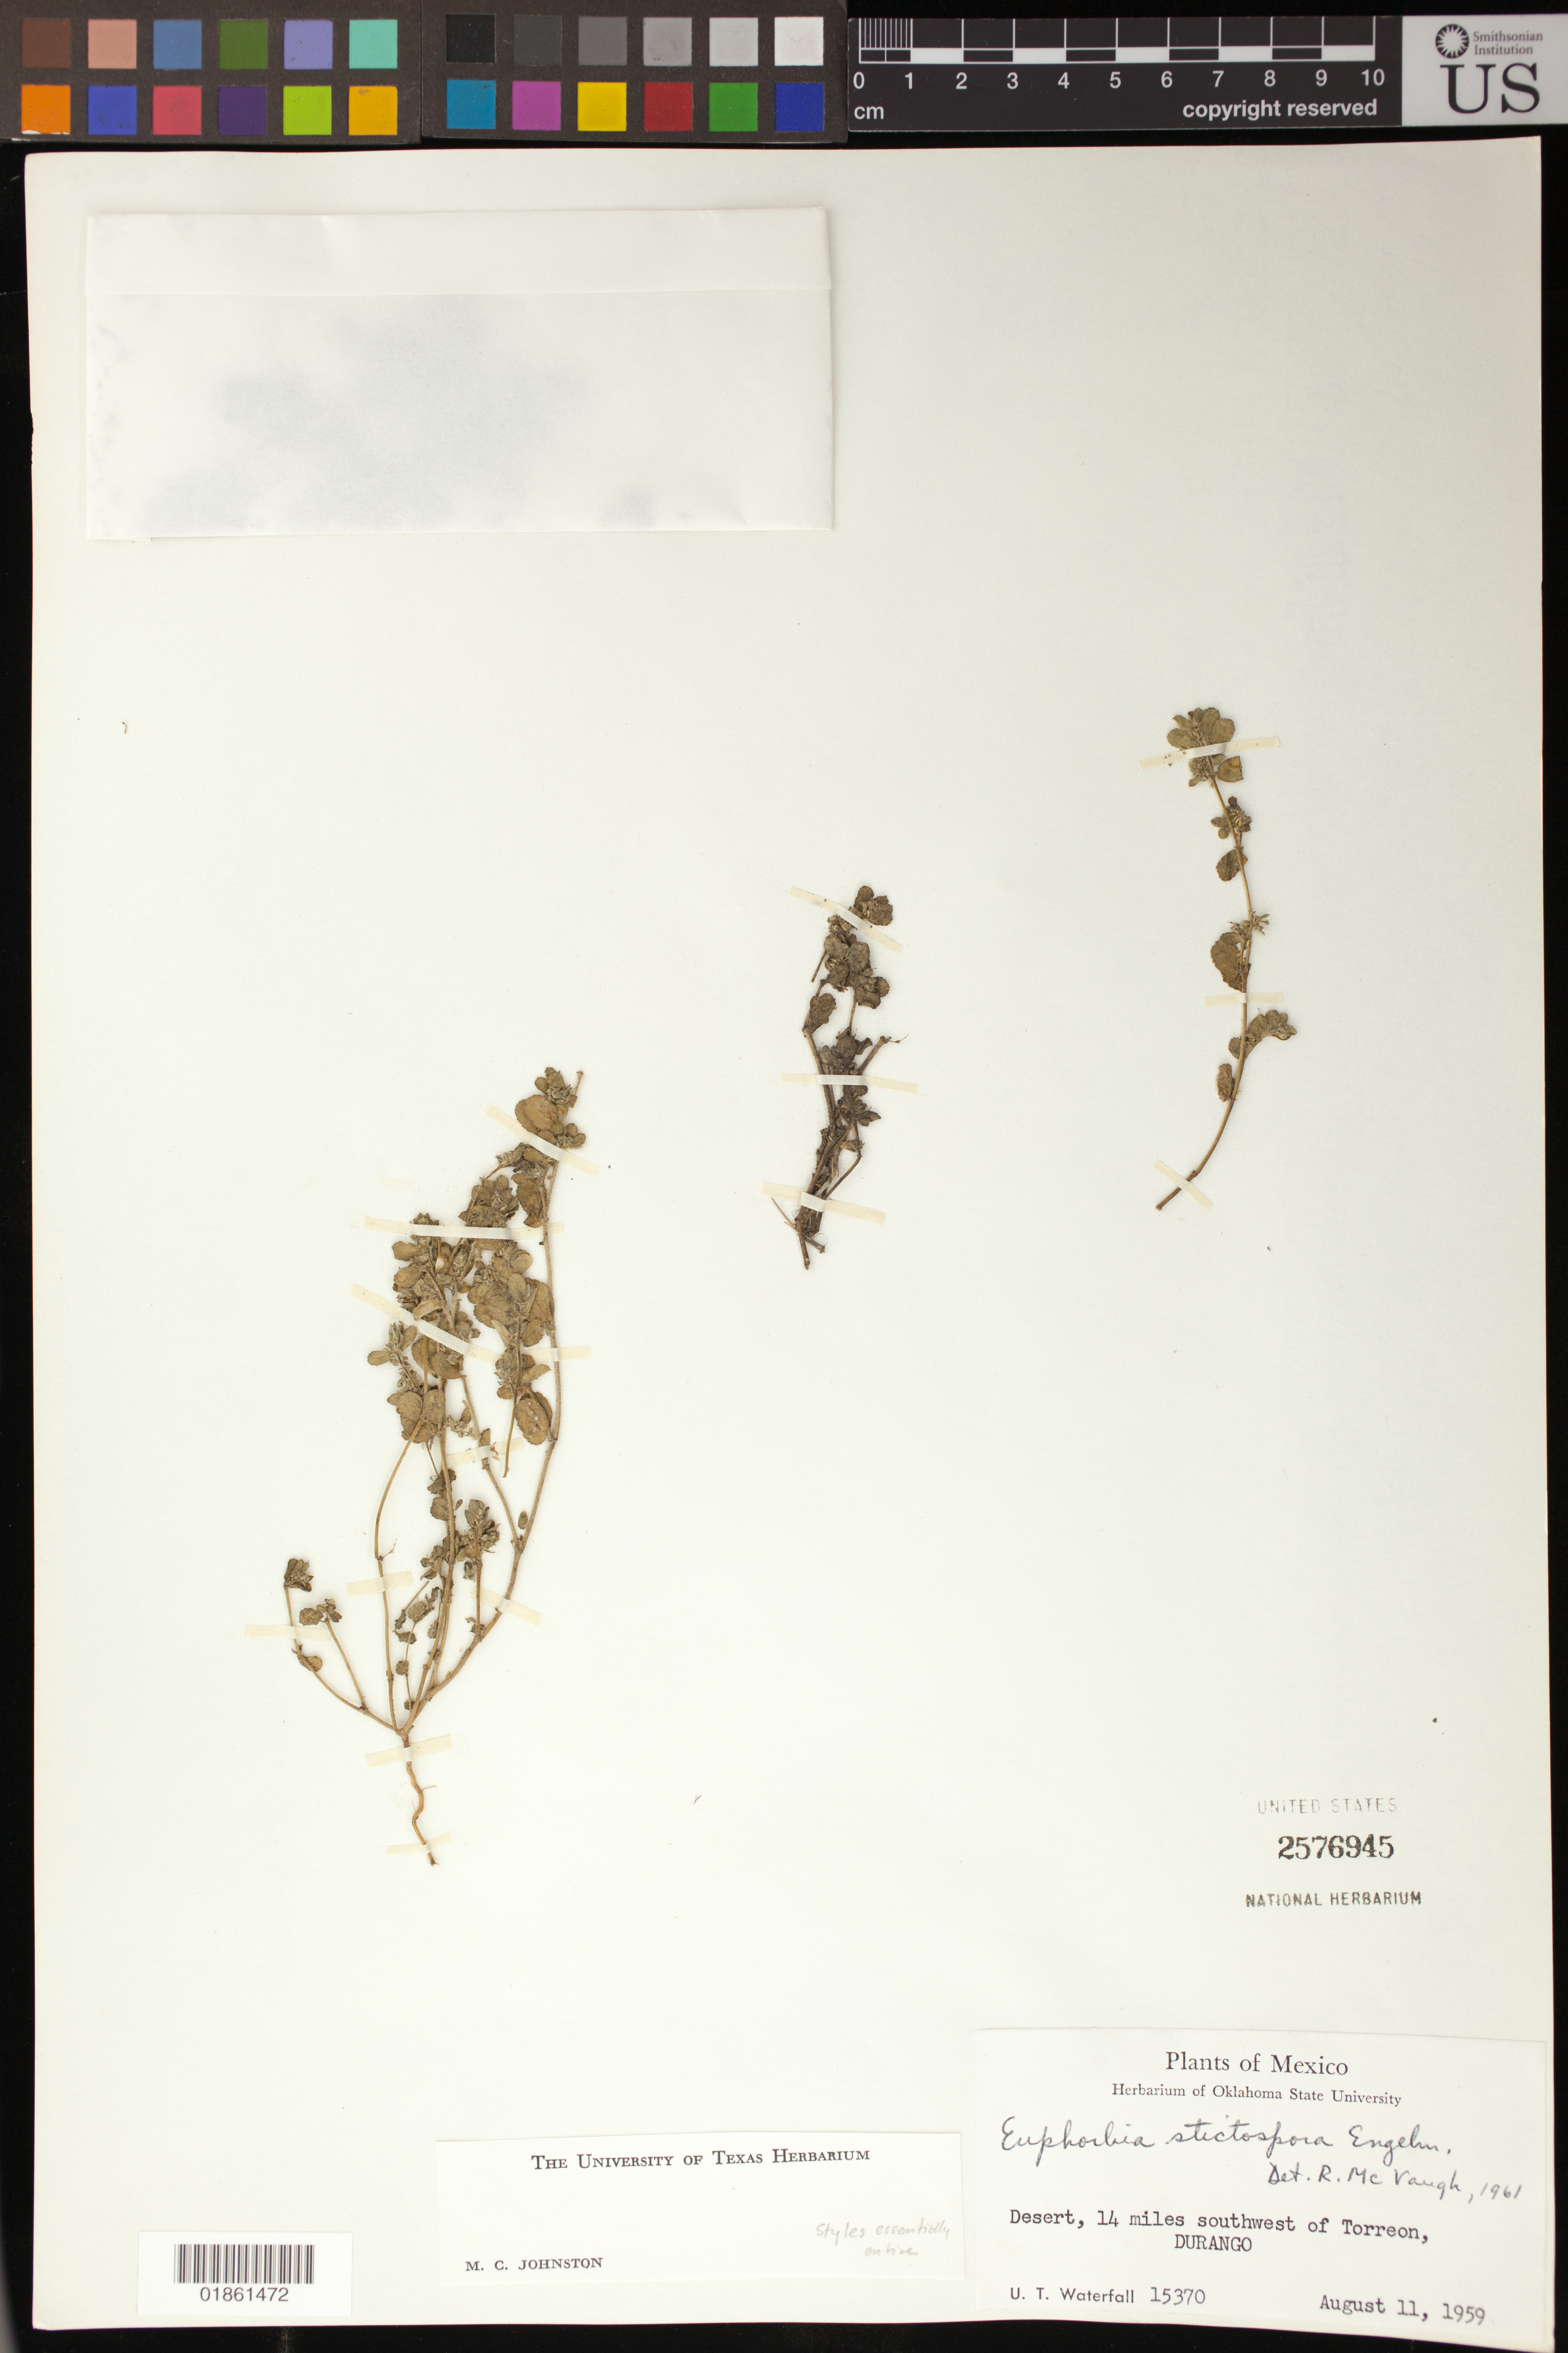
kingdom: Plantae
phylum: Tracheophyta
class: Magnoliopsida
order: Malpighiales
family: Euphorbiaceae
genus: Euphorbia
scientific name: Euphorbia stictospora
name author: Engelm.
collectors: U. T. Waterfall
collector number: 15370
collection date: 1959-08-11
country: Mexico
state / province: Durango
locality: Desert, 14 miles southwest of Torreon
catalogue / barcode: US 2576945